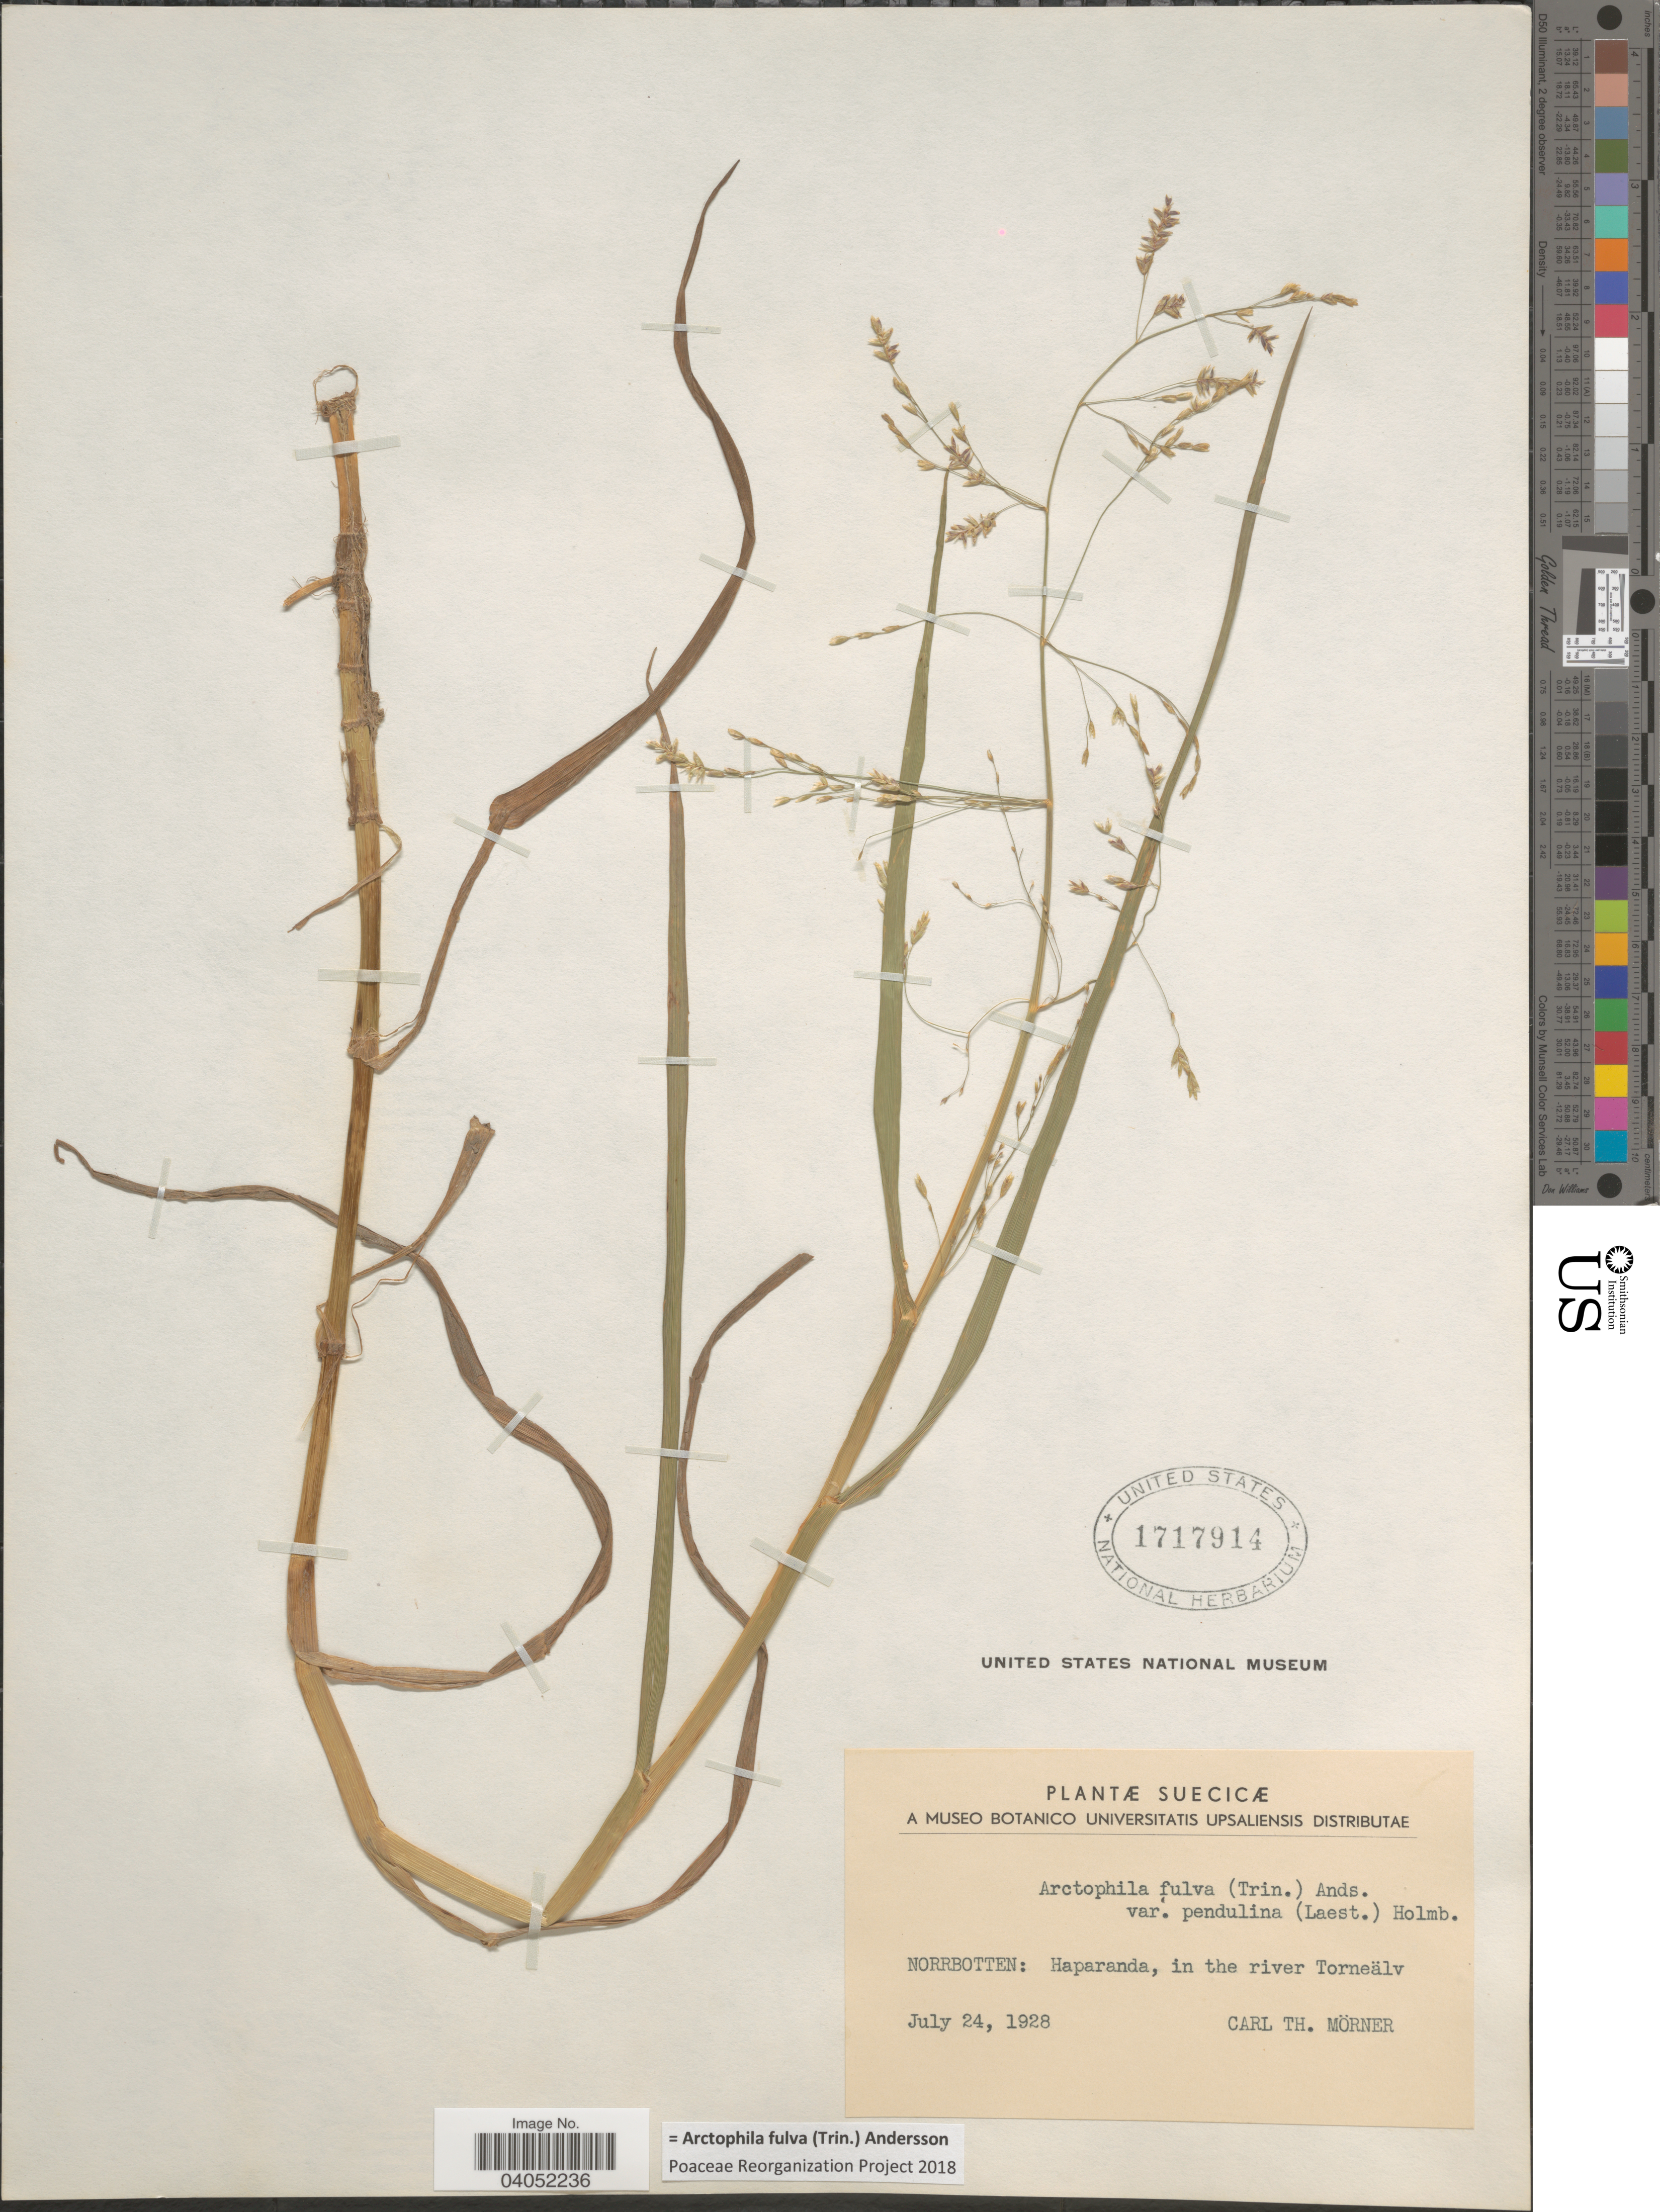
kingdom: Plantae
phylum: Tracheophyta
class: Liliopsida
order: Poales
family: Poaceae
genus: Arctophila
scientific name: Arctophila fulva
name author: (Trin.) Andersson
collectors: C. Mörner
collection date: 1928-07-24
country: Sweden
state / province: Norrbotten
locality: Suecicæ. Norrbotten: Haparanda, in the river Torneälv.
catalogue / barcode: US 1717914